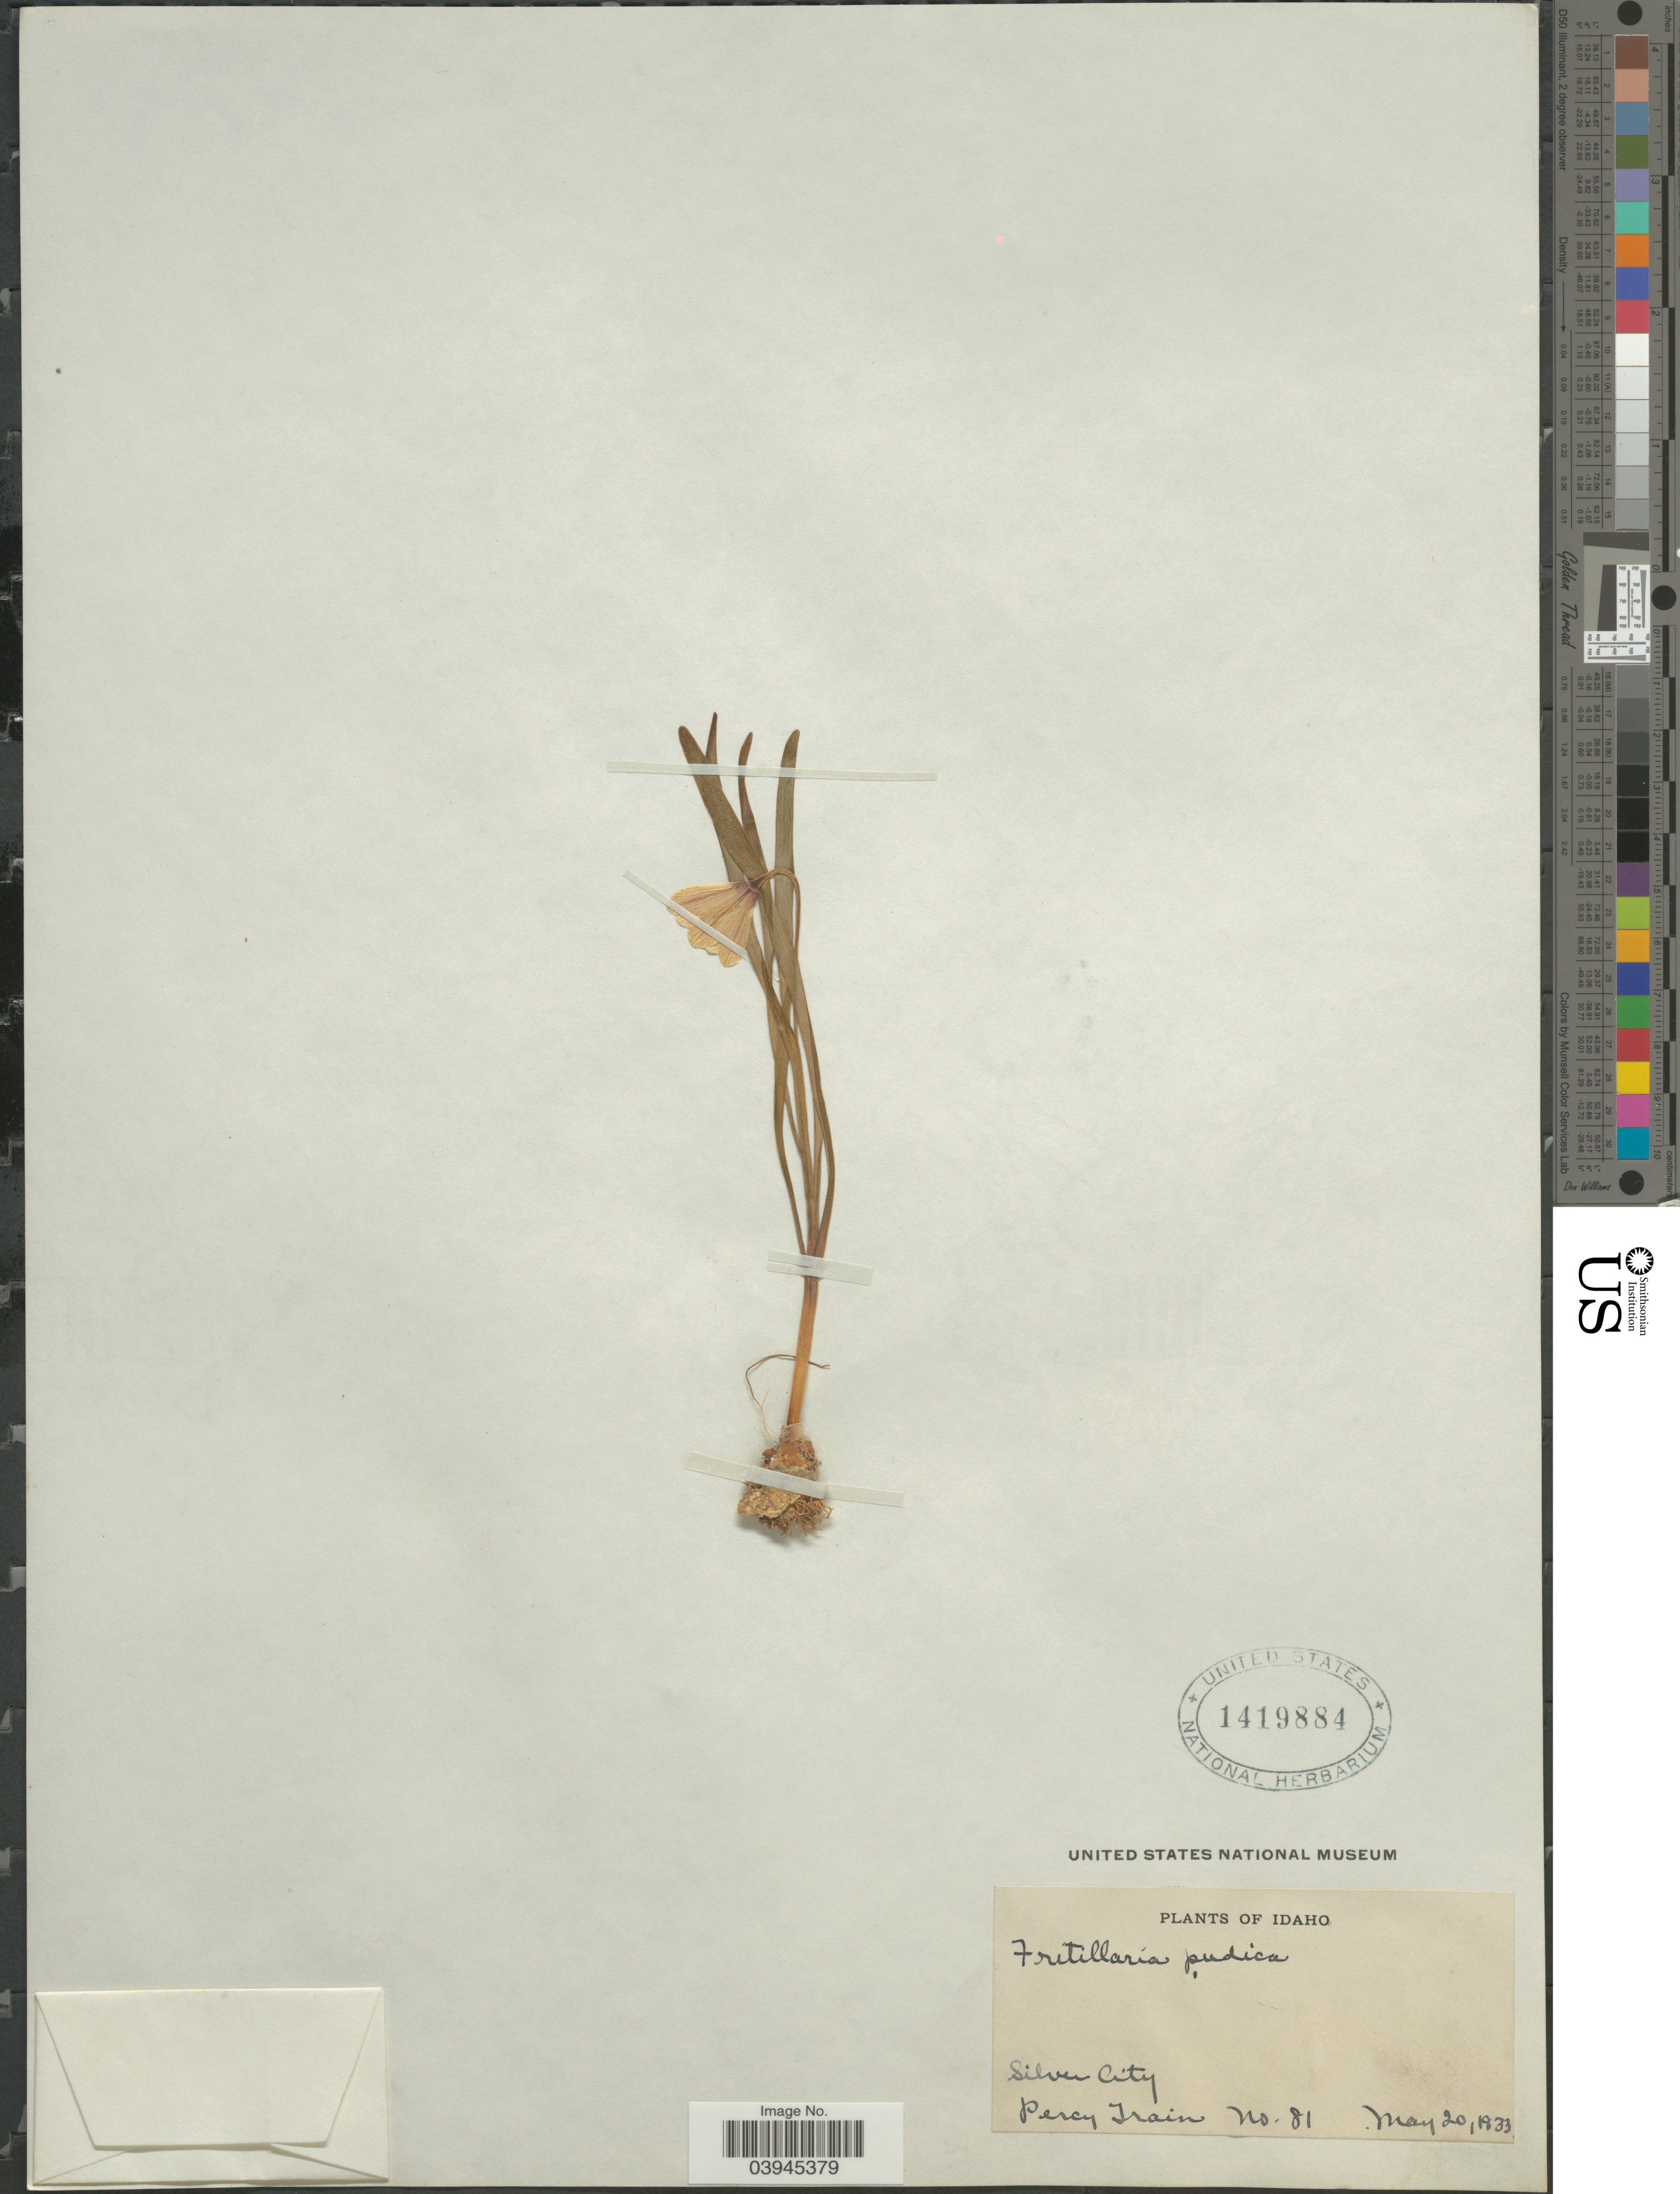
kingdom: Plantae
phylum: Tracheophyta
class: Liliopsida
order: Liliales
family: Liliaceae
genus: Fritillaria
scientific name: Fritillaria pudica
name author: (Pursh) Spreng.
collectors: P. Train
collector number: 81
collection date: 1933-05-20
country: United States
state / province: Idaho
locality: Silver City.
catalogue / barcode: US 1419884